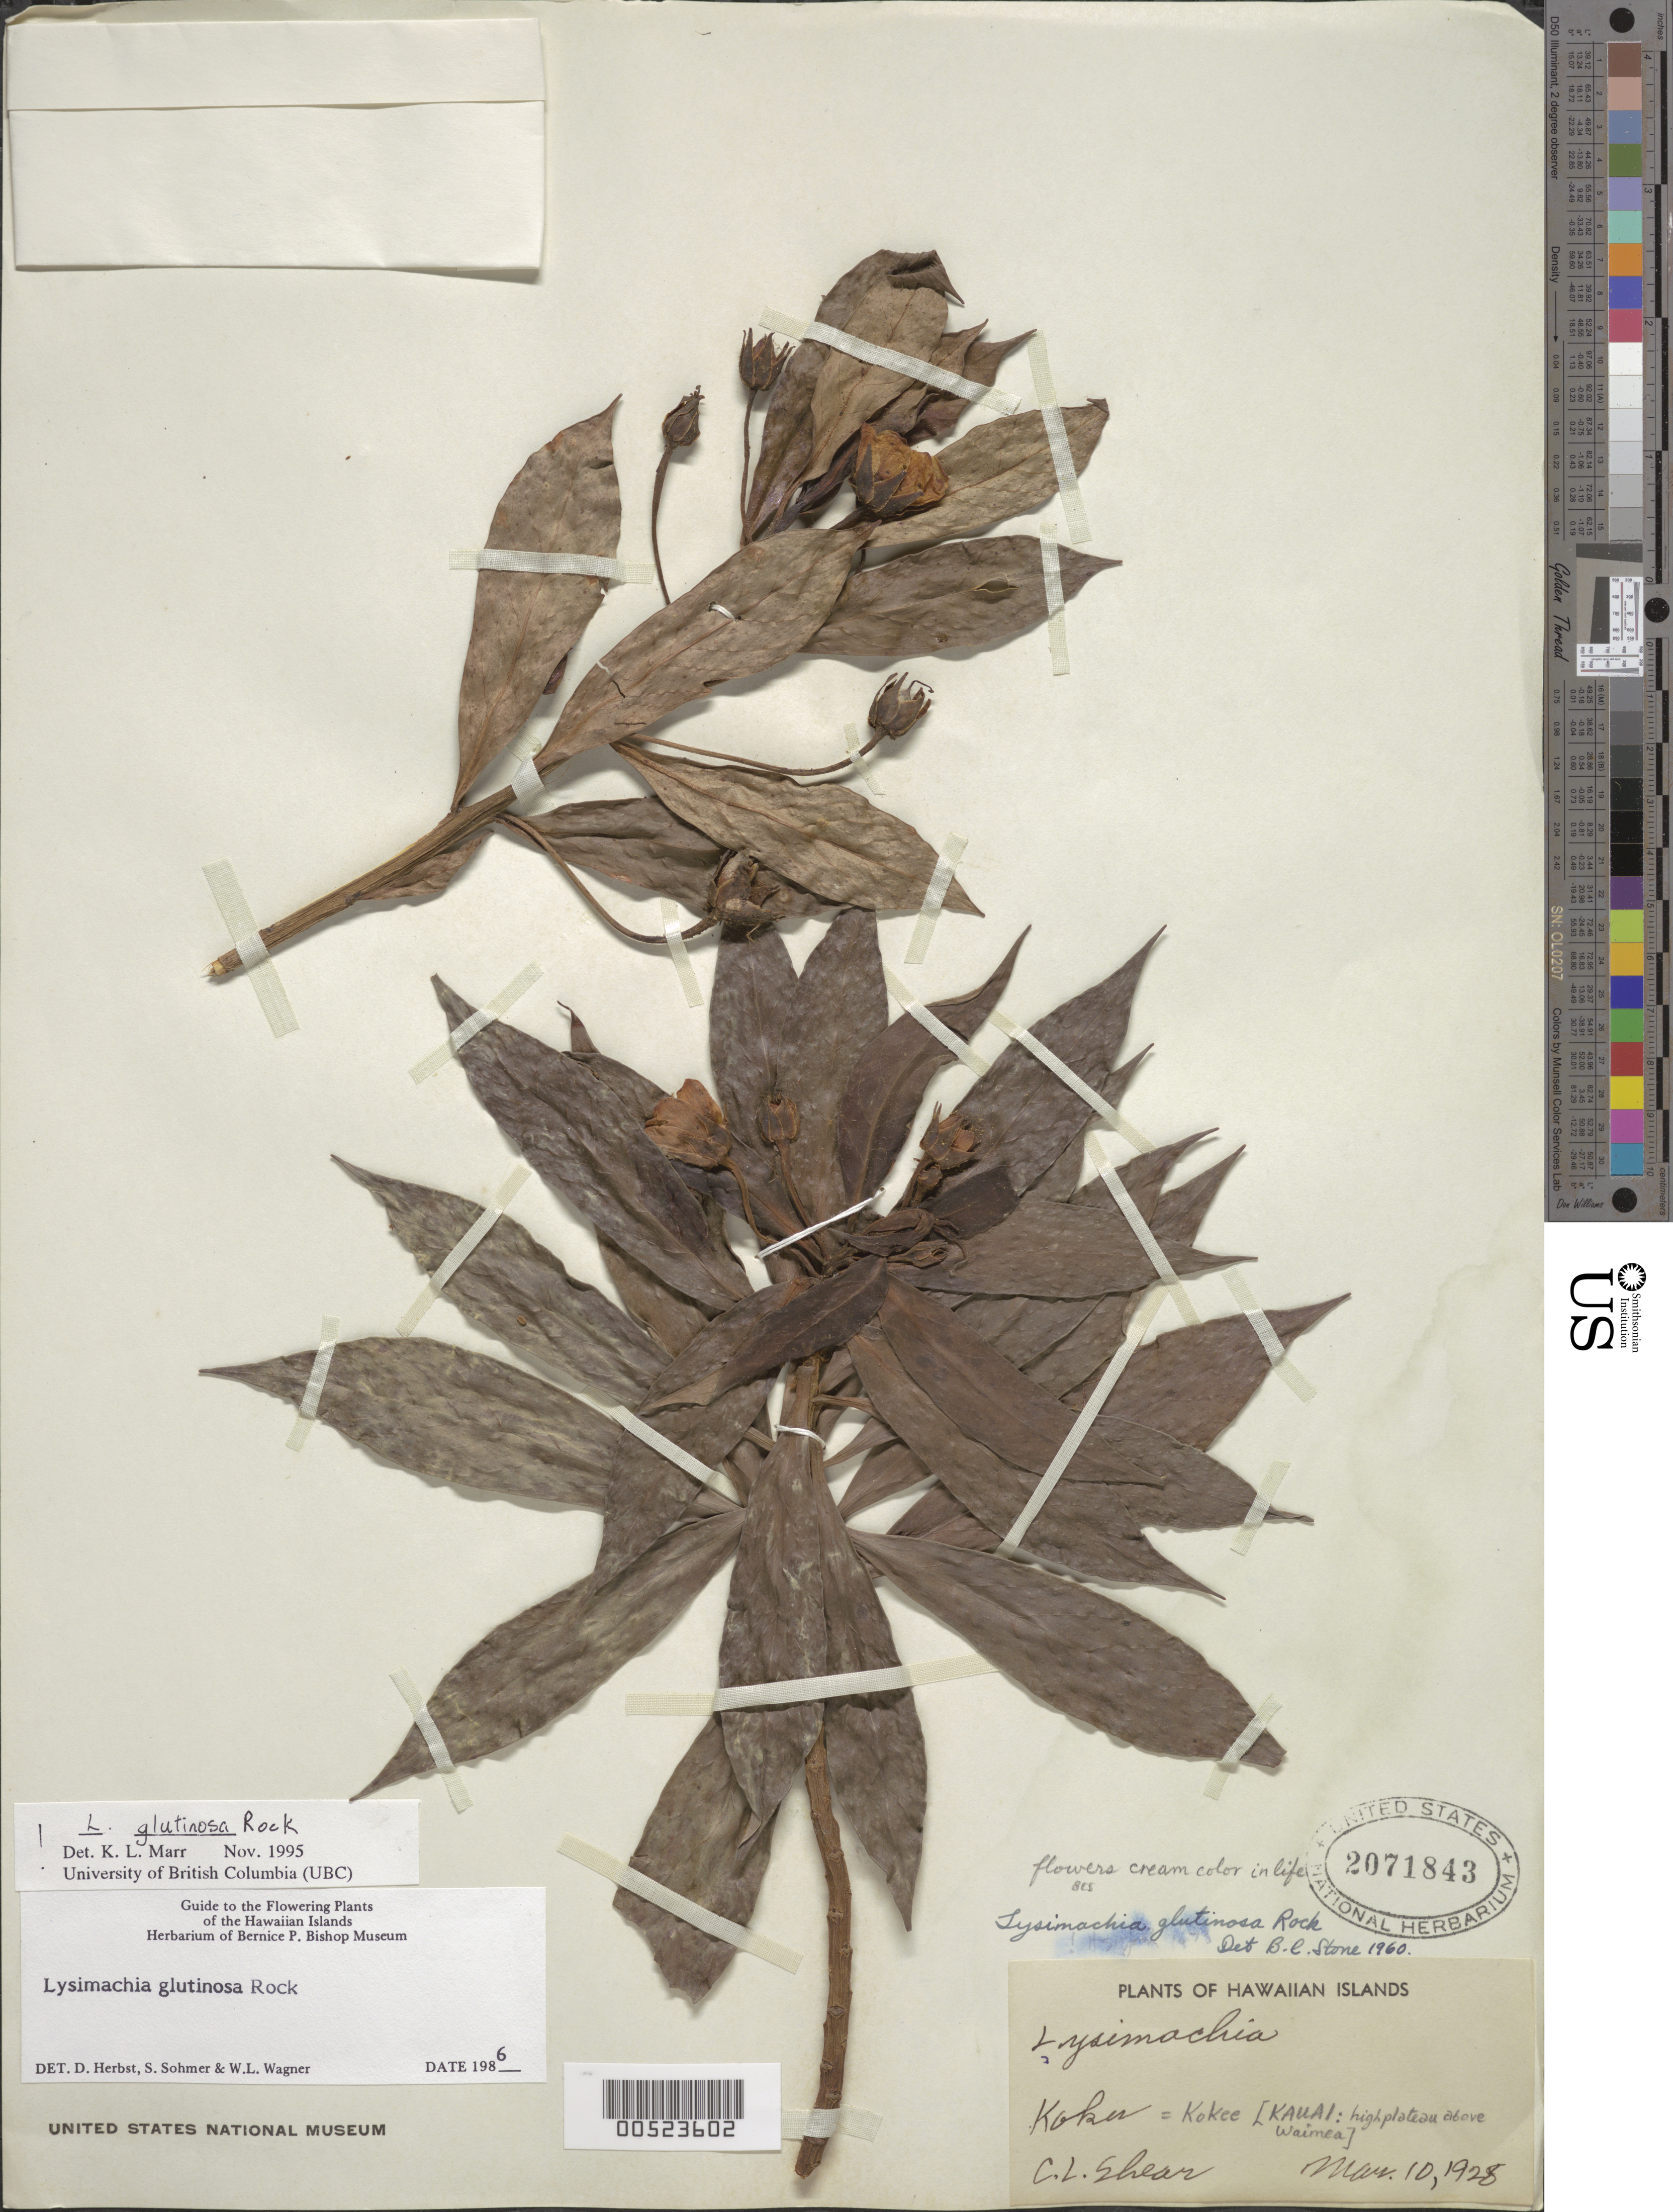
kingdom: Plantae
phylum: Tracheophyta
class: Magnoliopsida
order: Ericales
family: Primulaceae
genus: Lysimachia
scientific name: Lysimachia glutinosa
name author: Rock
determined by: Marr, K. L.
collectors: C. L. Shear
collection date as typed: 10 Mar 1928 or 10 May 1928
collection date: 1928-03-10 or 1928-05-10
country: United States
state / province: Hawaii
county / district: Kauai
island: Kaua'i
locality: Kokee, high plateau above Waimea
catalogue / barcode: US 2071843